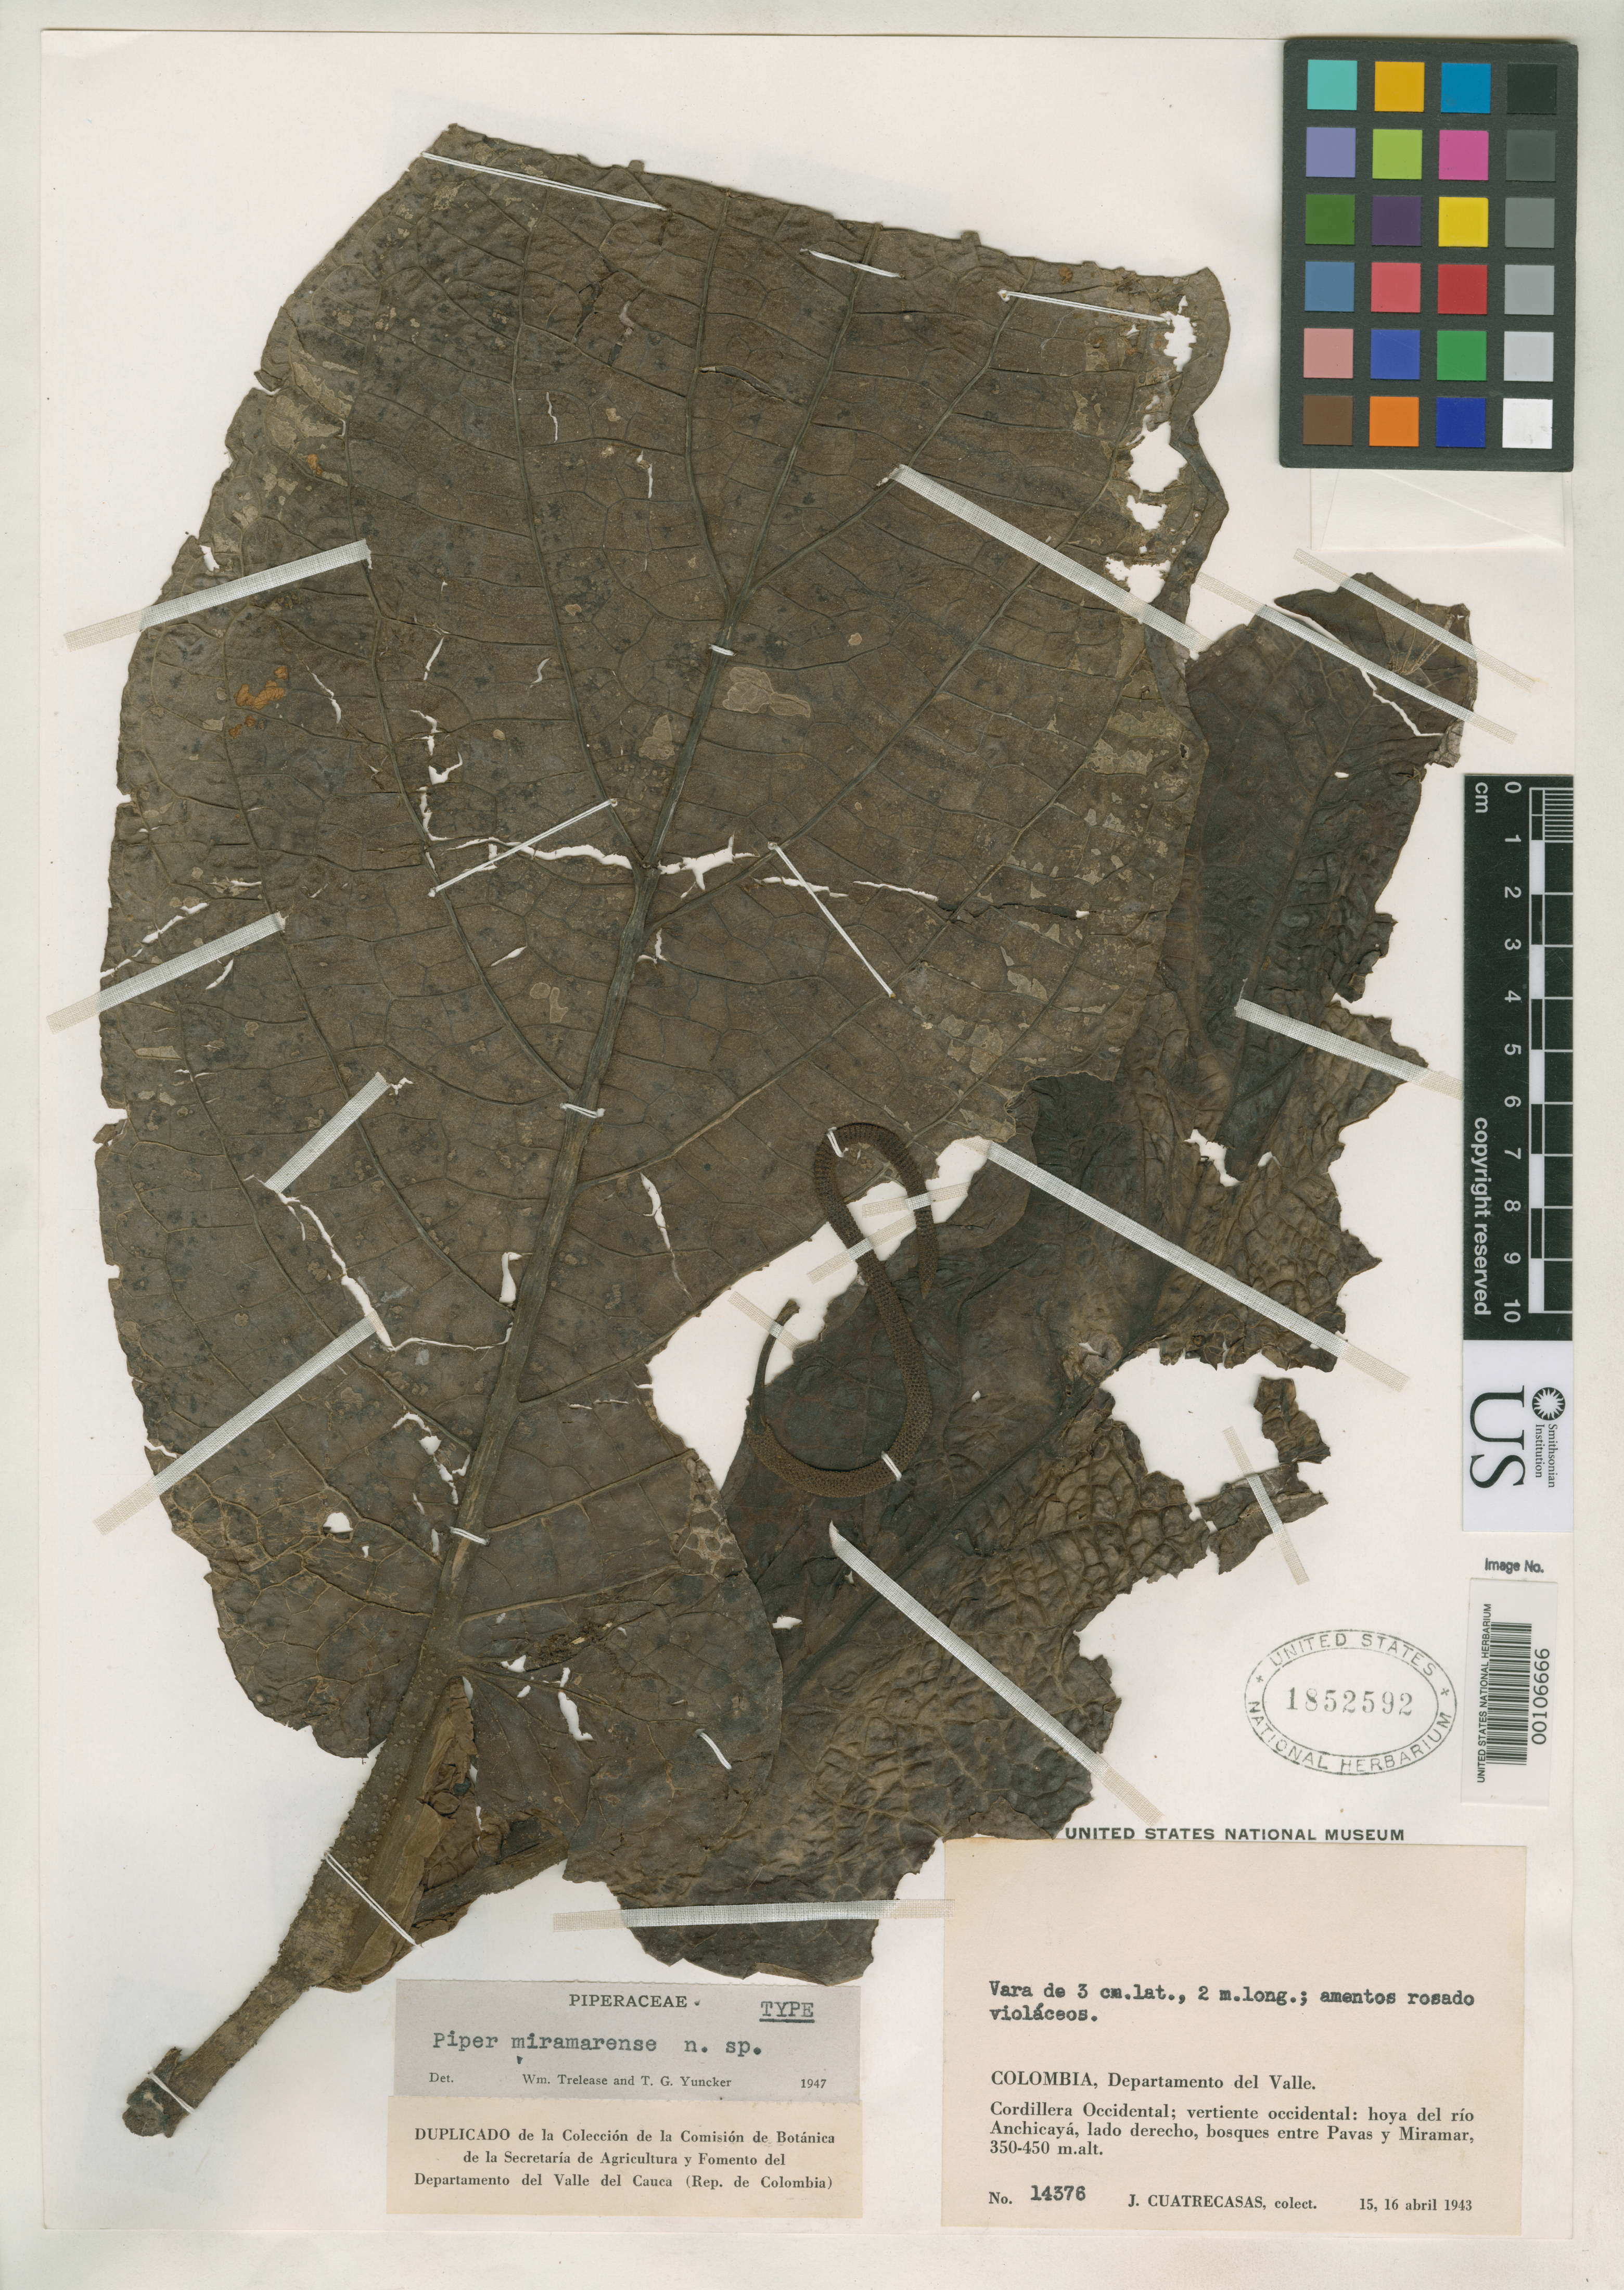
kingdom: Plantae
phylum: Tracheophyta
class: Magnoliopsida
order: Piperales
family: Piperaceae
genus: Piper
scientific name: Piper miramarense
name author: Trel. & Yunck.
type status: Holotype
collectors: J. Cuatrecasas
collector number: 14376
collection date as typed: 15 Apr 1943 and 16 Apr 1943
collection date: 1943-04-15,1943-04-16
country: Colombia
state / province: Valle del Cauca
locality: Rio Anchicaya, between Pavas and Miramar.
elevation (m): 350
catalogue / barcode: US 1852592